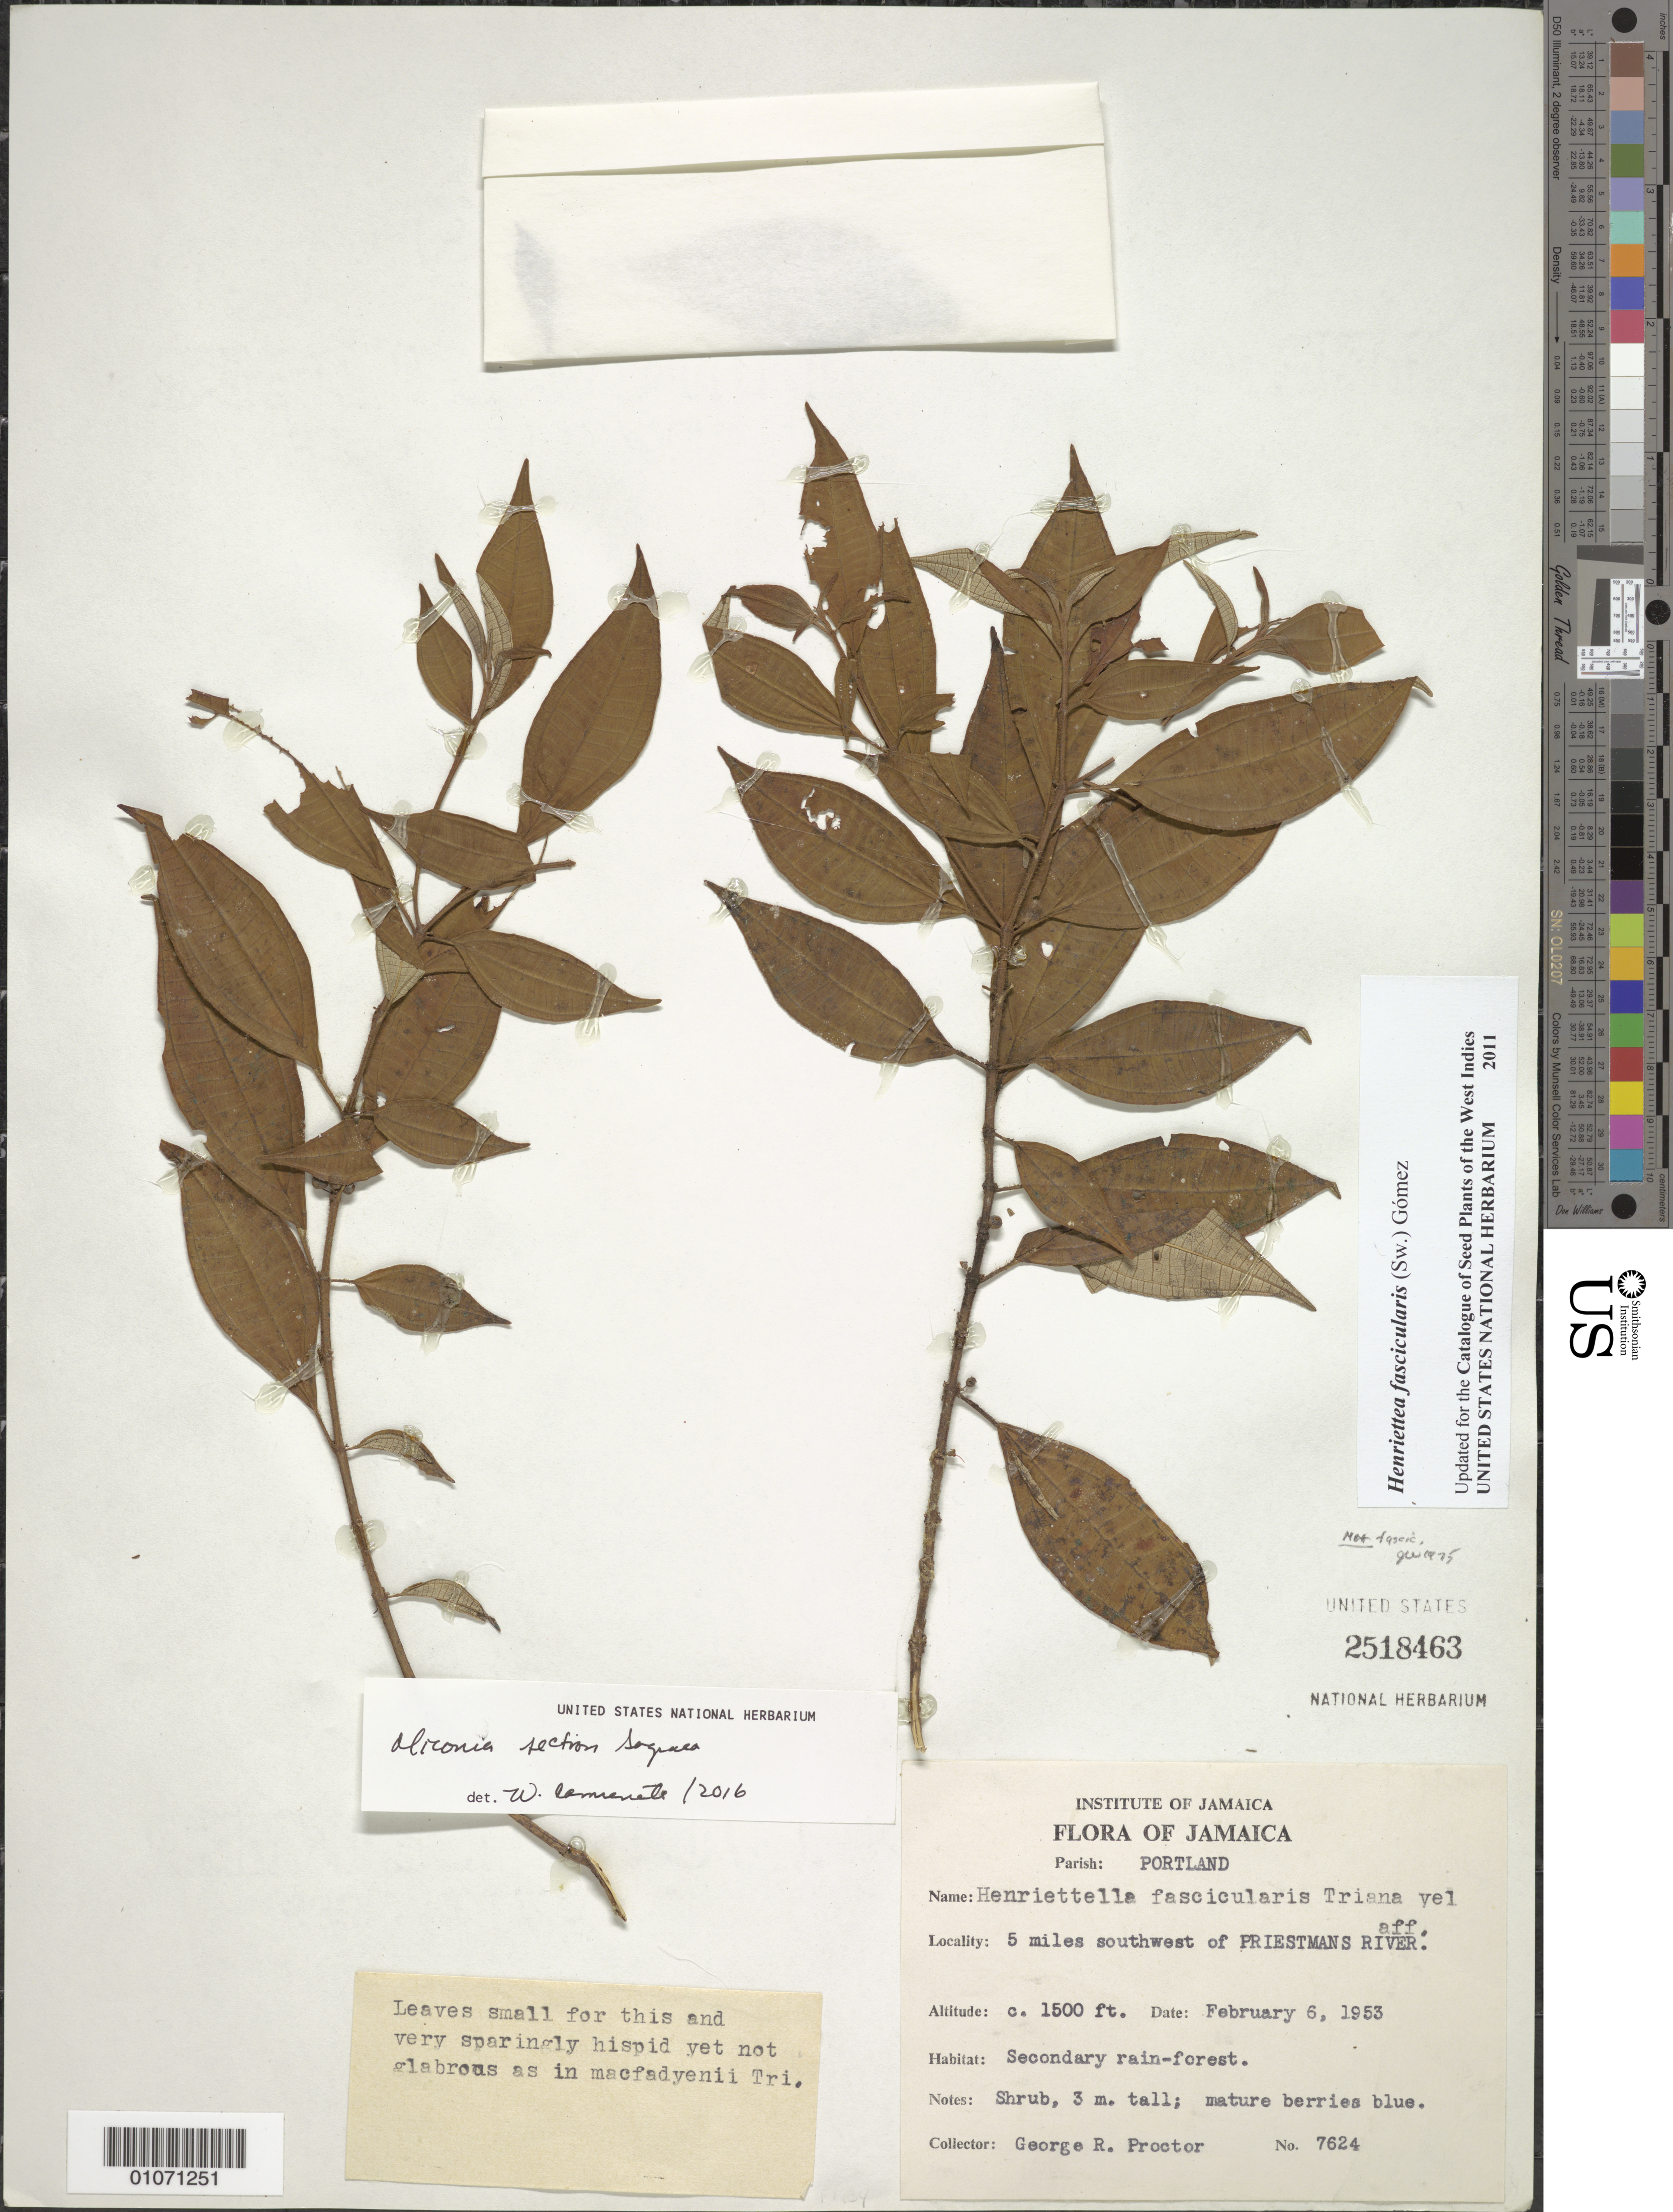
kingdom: Plantae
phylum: Tracheophyta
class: Magnoliopsida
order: Myrtales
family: Melastomataceae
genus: Miconia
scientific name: Miconia sp.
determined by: Carmenate, W.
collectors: G. R. Proctor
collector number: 7624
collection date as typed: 06 Feb 1953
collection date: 1953-02-06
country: Jamaica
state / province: Portland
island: Jamaica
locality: Priestman's River, 5 miles SW of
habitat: Secondary rainforest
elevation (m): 457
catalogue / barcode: US 2518463